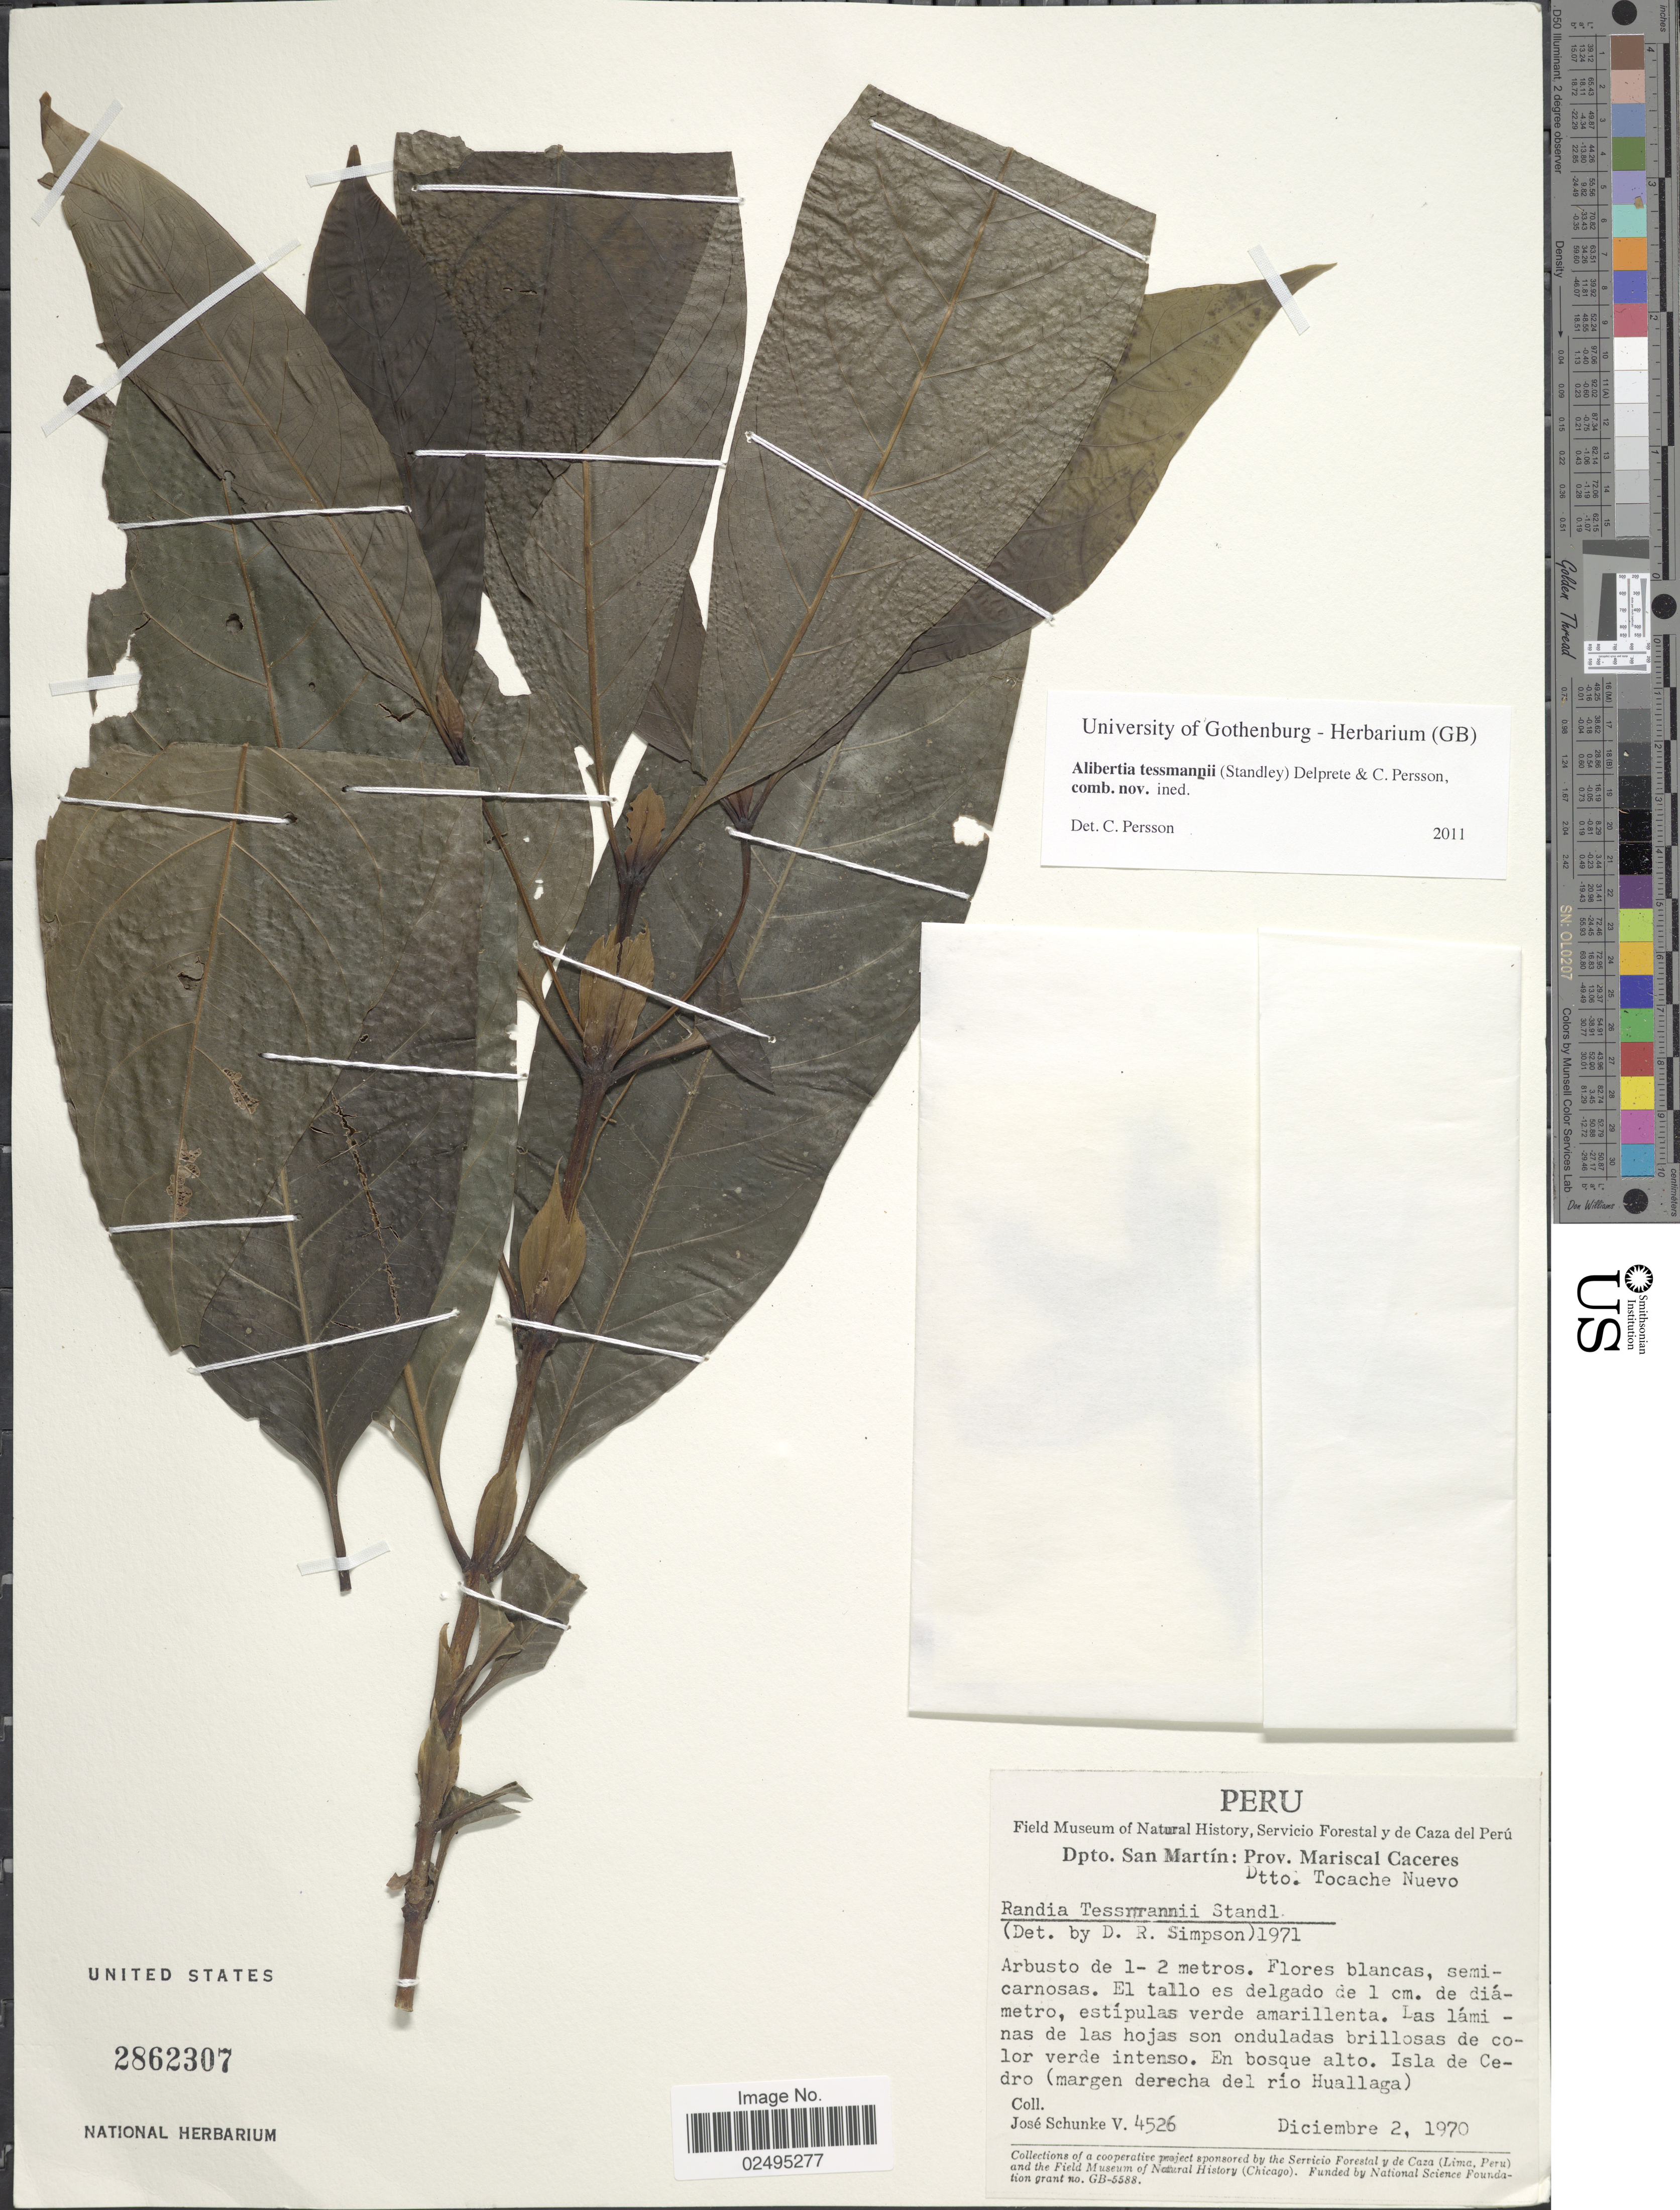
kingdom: Plantae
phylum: Tracheophyta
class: Magnoliopsida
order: Gentianales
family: Rubiaceae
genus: Randia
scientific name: Randia tessmanii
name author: Standl.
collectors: J. Schunke Vigo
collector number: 4526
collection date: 1970-12-02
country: Peru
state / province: San Martín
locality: Dpto. San Martin, Prov. Mariscal Caceres, Dtto. Tocache Nuevo, Isla de Cedro (margen derecha del rio Huallaga)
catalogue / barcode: US 2862307